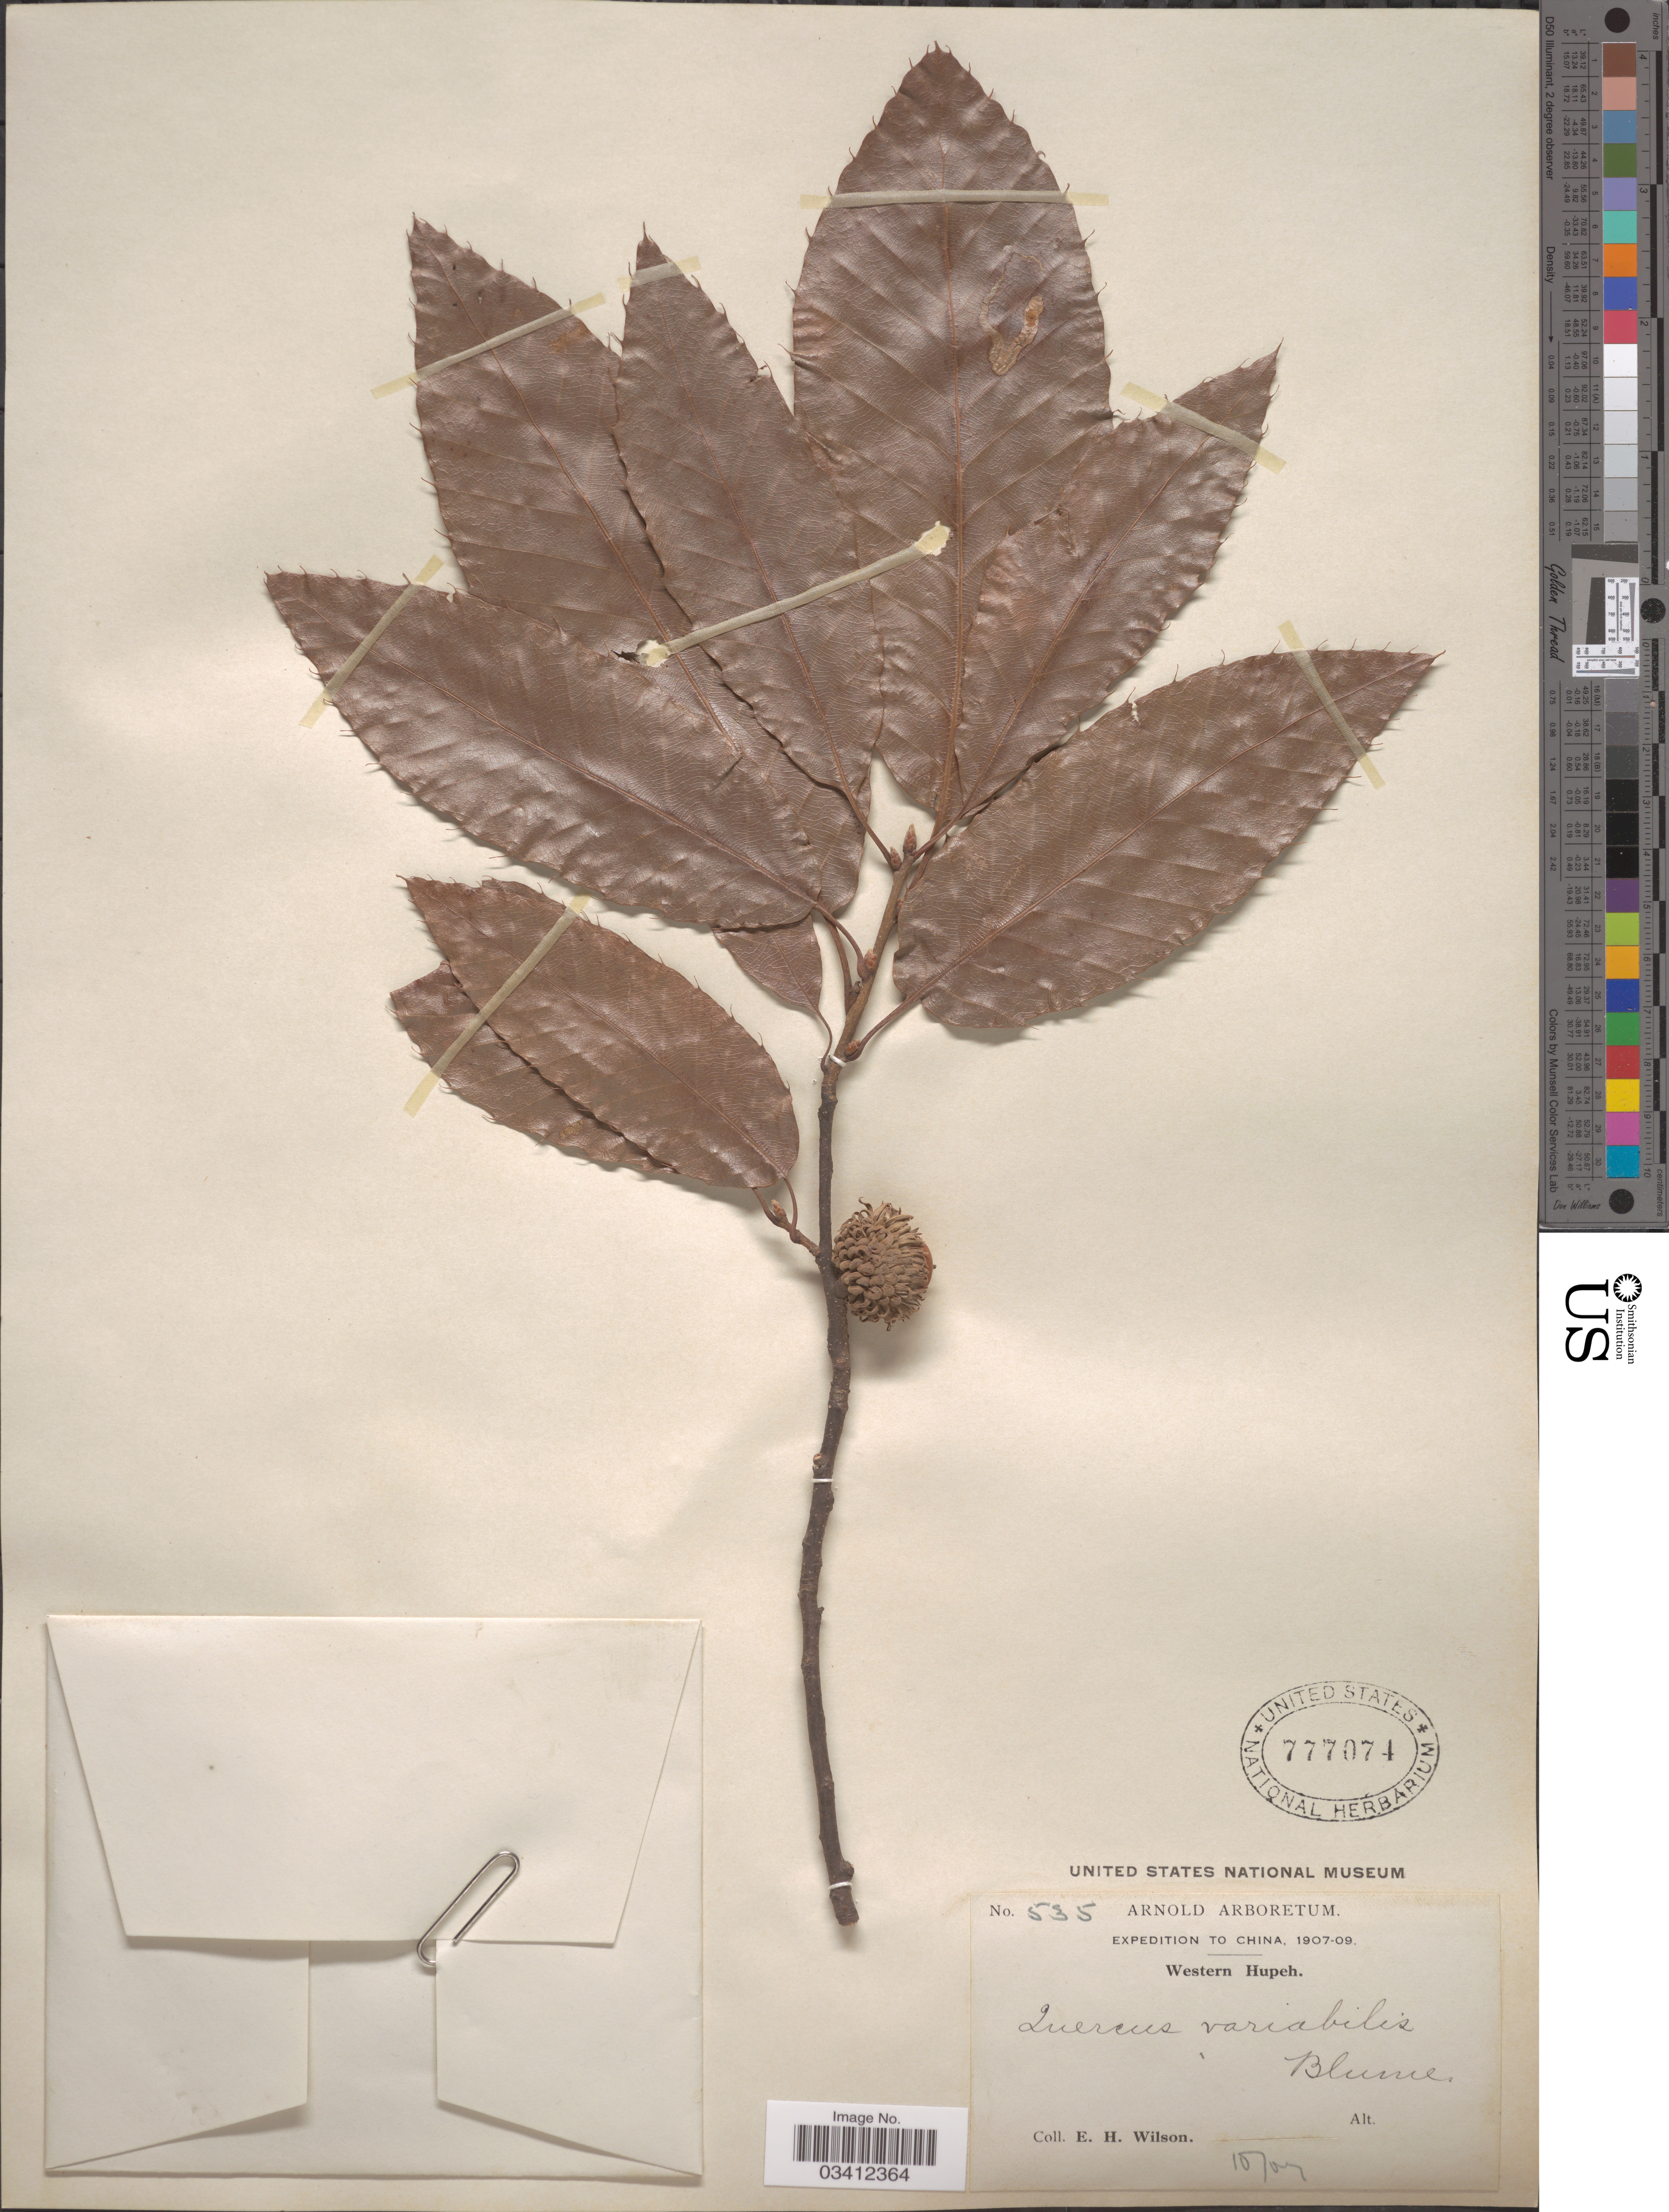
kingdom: Plantae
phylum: Tracheophyta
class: Magnoliopsida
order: Fagales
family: Fagaceae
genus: Quercus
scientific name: Quercus variabilis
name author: Blume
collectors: E. Wilson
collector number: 535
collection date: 1907-10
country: China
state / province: Hubei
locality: Western Hupeh.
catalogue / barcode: US 777074